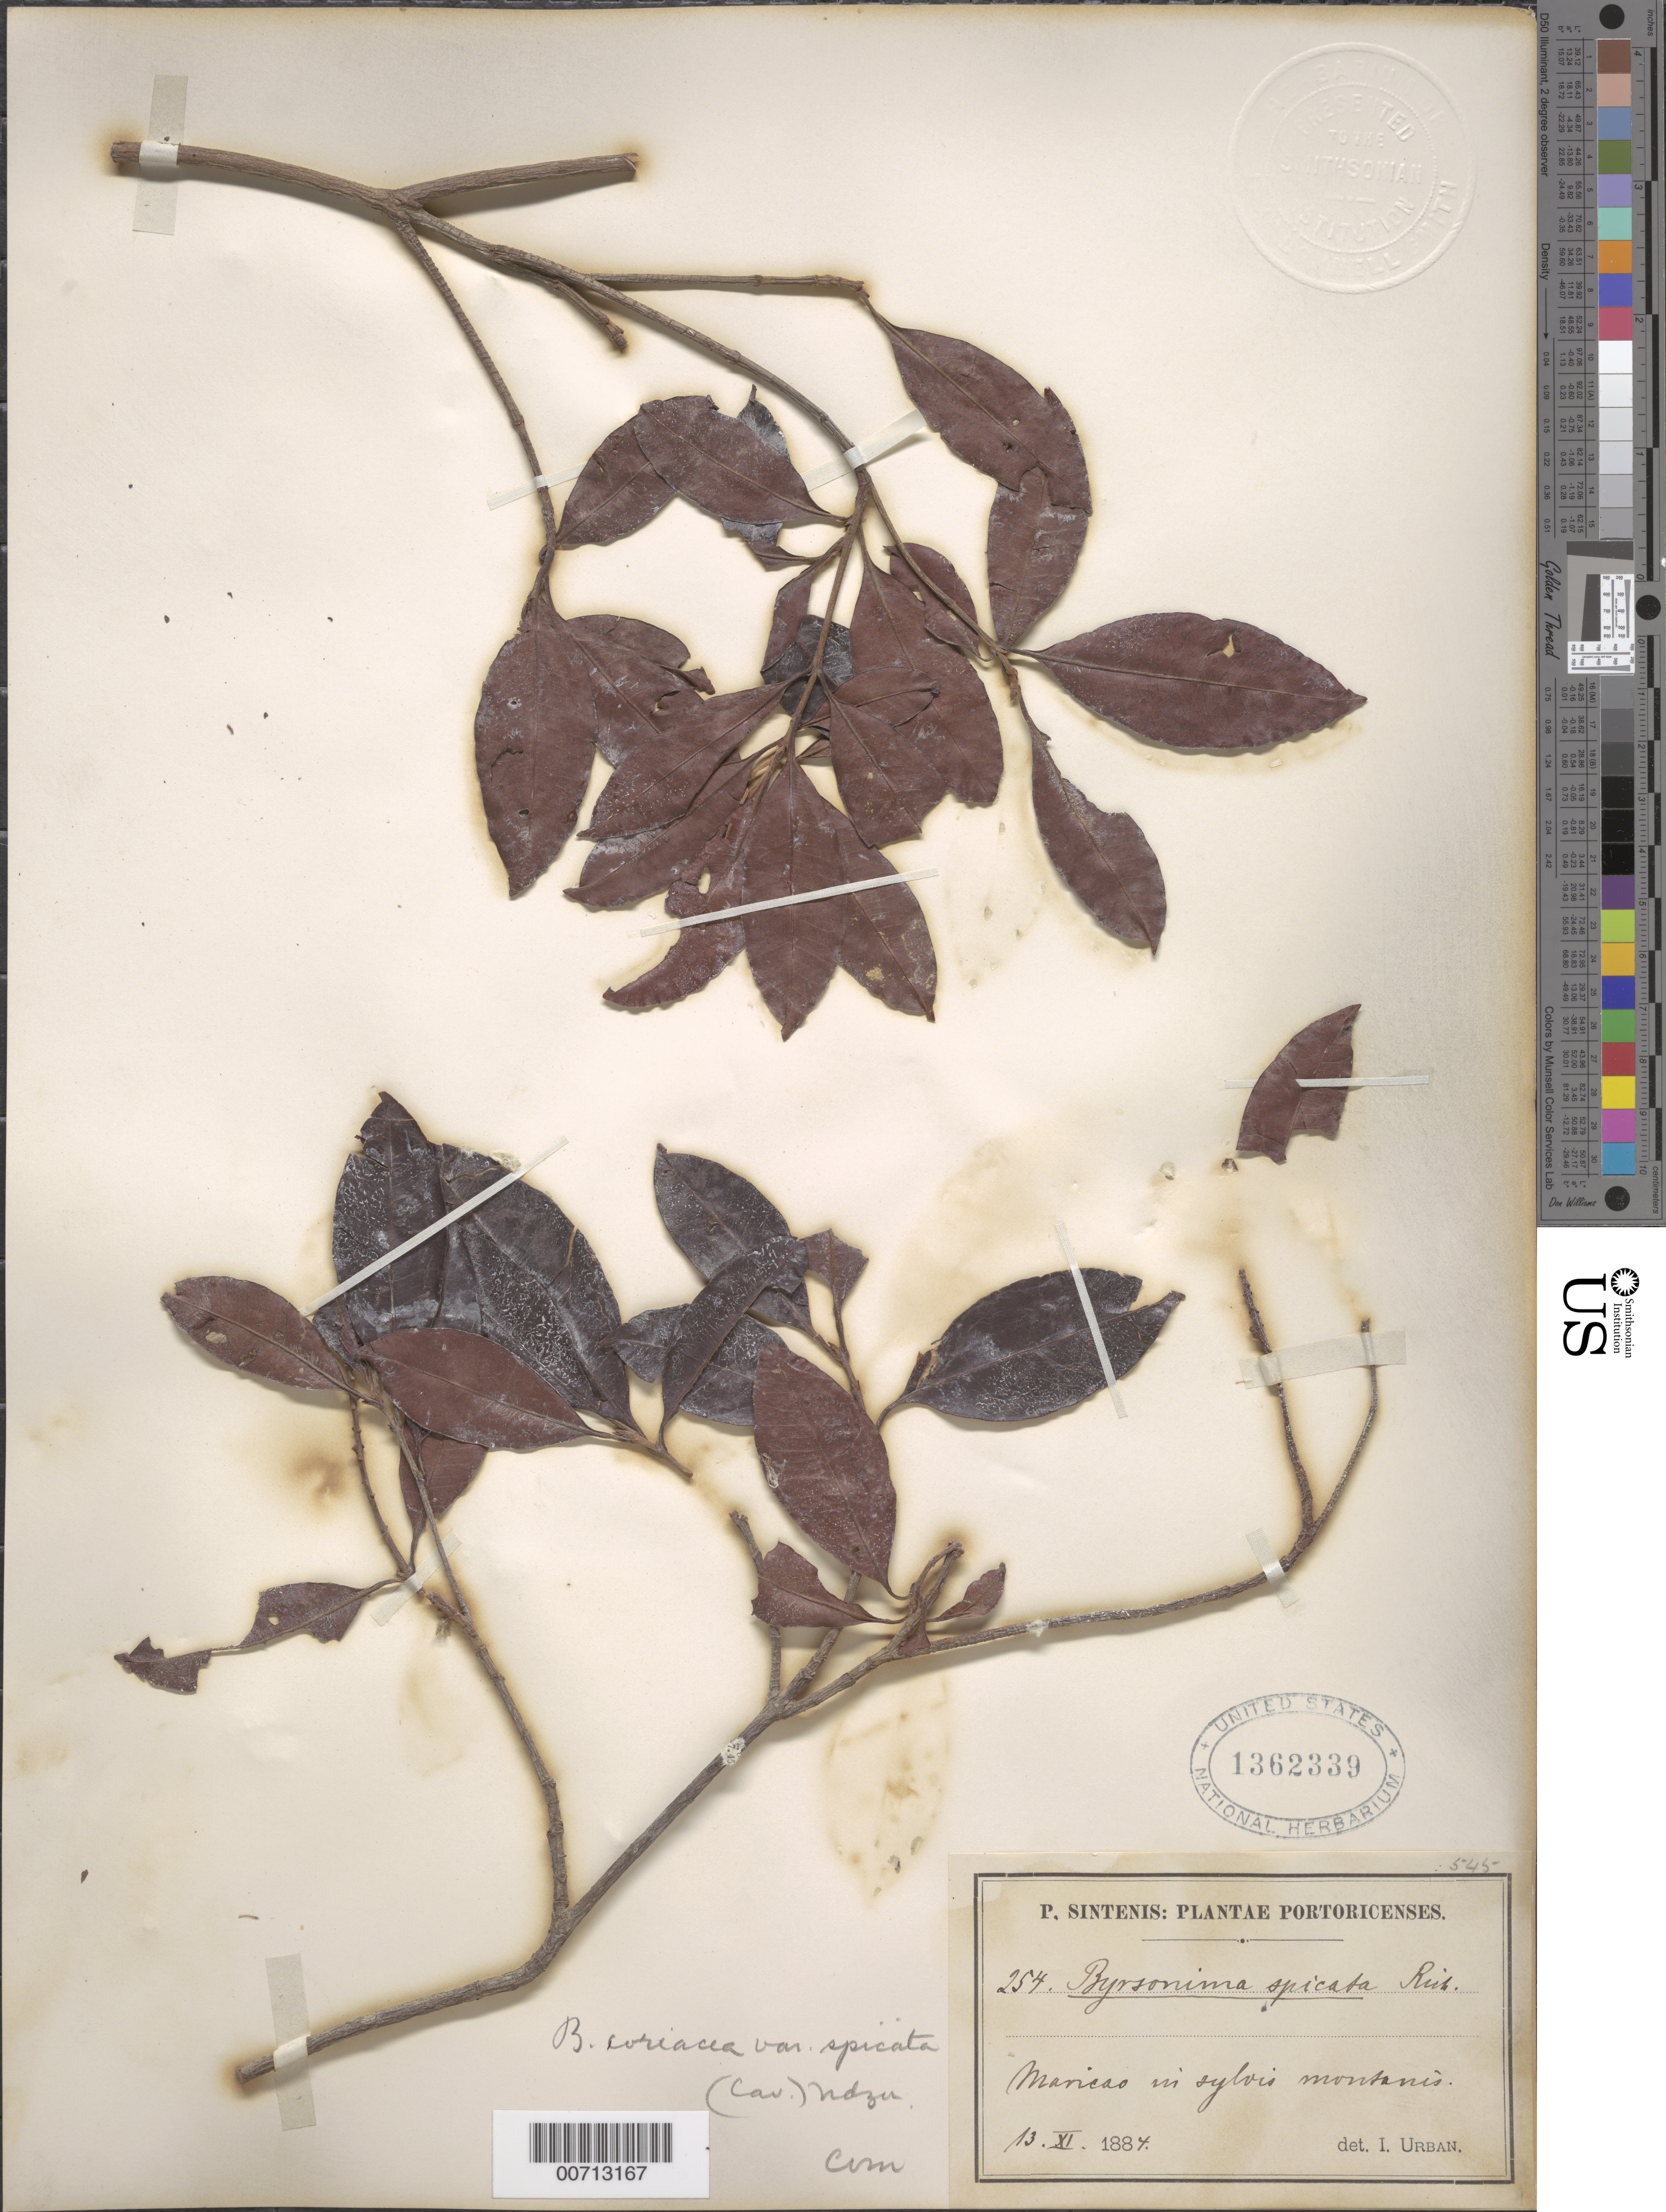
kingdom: Plantae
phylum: Tracheophyta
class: Magnoliopsida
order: Malpighiales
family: Malpighiaceae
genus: Byrsonima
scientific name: Byrsonima spicata (Cav.) DC.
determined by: Urban, Ignatz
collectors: P. Sintenis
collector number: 254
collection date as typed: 13 Nov 1884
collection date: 1884-11-13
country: Puerto Rico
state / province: Maricao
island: Greater Antilles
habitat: In sylvis montanis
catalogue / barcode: US 1362339